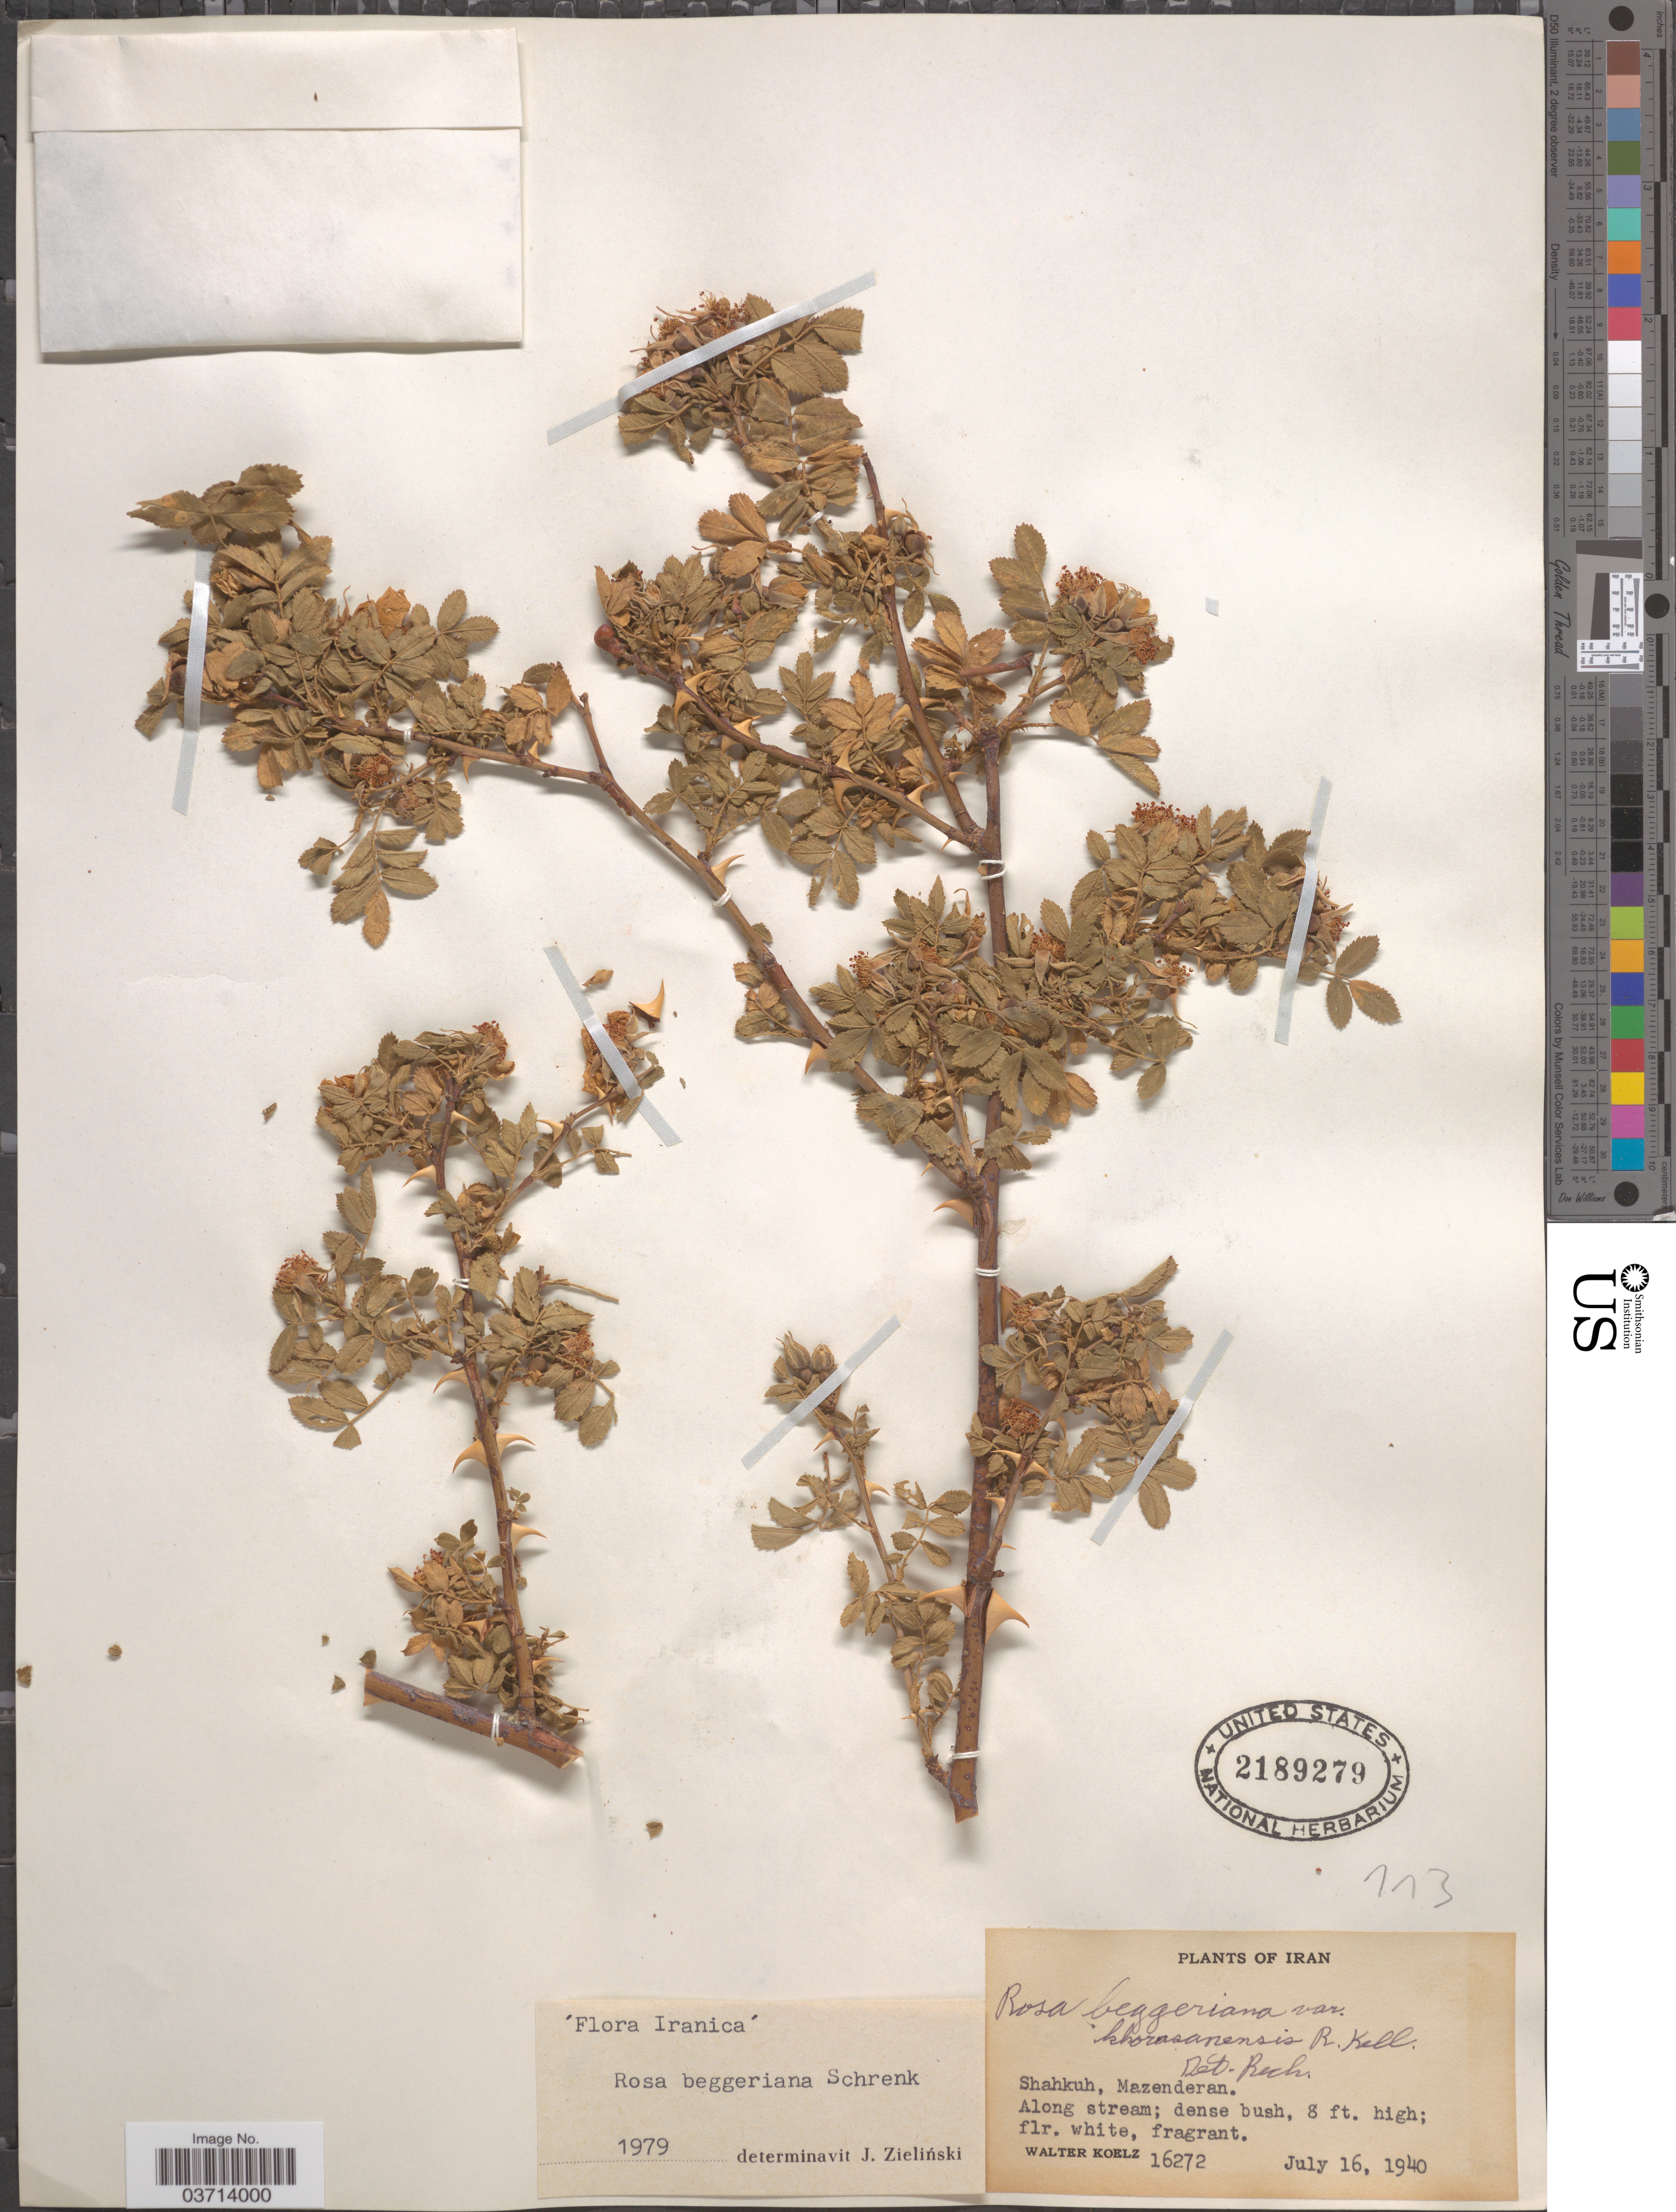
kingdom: Plantae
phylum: Tracheophyta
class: Magnoliopsida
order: Rosales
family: Rosaceae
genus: Rosa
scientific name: Rosa beggeriana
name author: Schrenk ex Fisch. & C.A. Mey.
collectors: W. N. Koelz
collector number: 16272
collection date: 1940-07-16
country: Iran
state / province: Mazandaran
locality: Shahkuh, Mazenderan.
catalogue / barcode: US 2189279